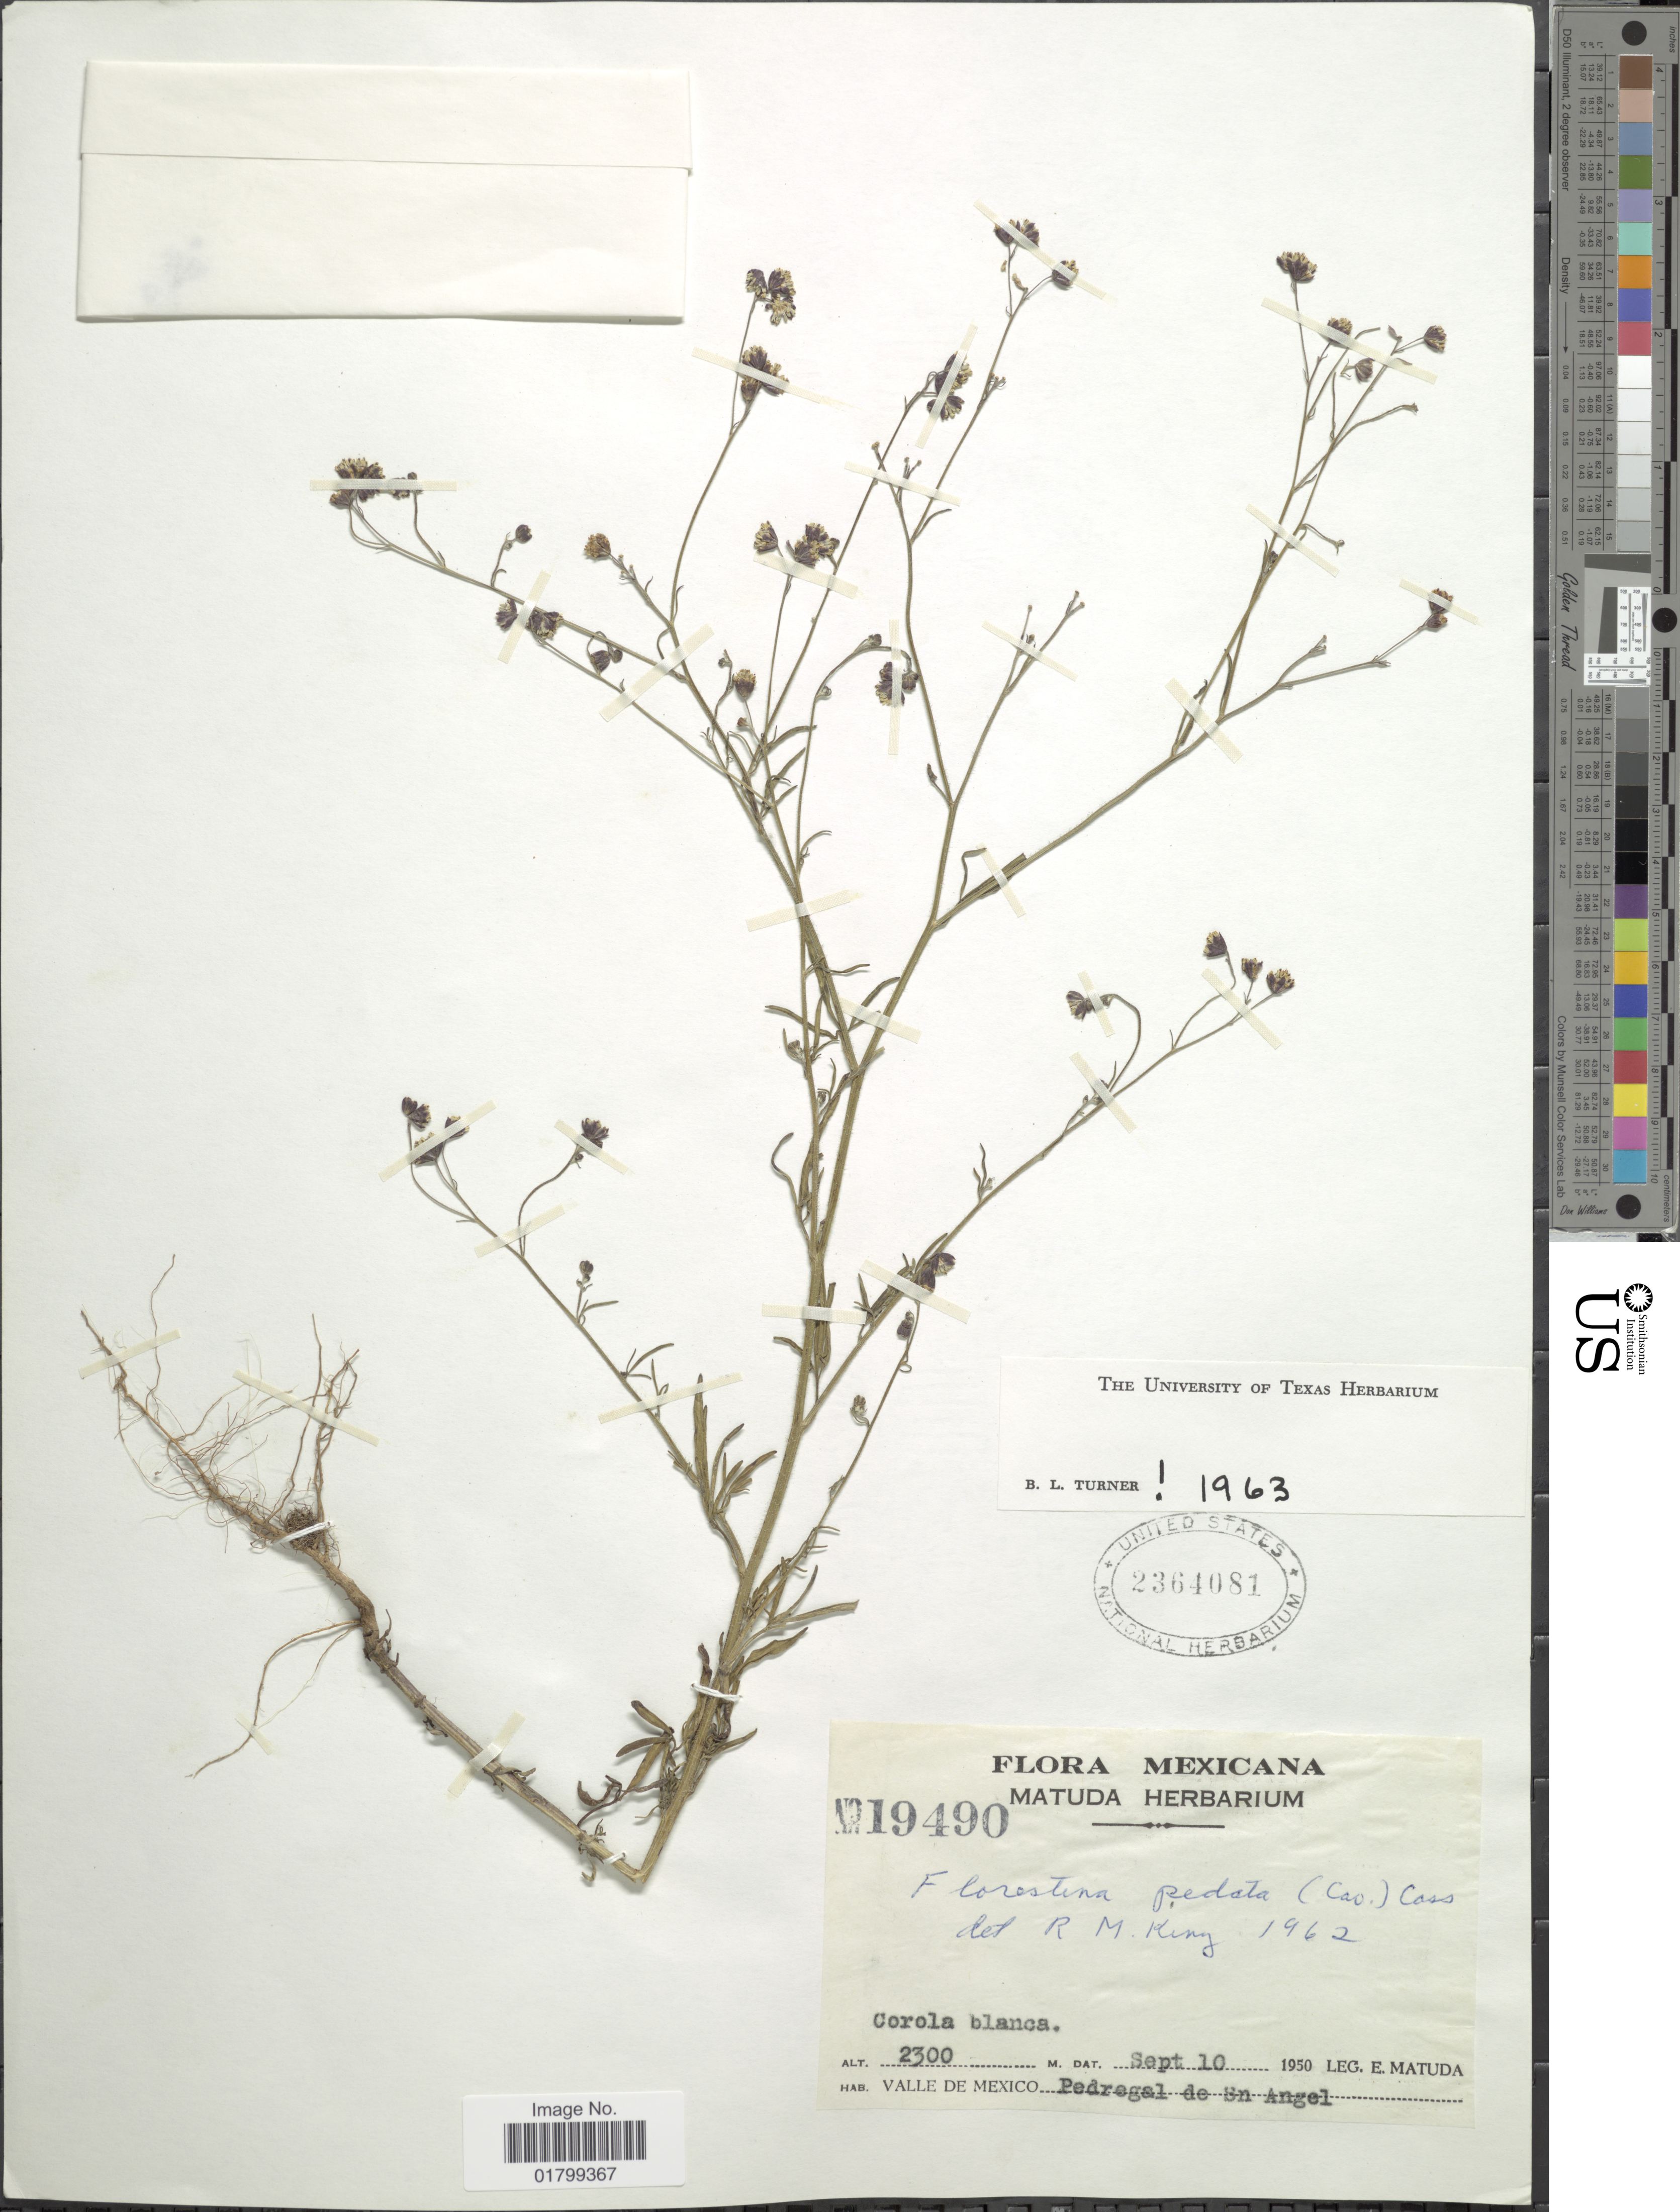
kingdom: Plantae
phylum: Tracheophyta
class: Magnoliopsida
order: Asterales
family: Asteraceae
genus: Florestina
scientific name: Florestina pedata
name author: (Cav.) Cass.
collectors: E. Matuda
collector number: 19490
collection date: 1950-09-10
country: Mexico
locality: Valle de Mexico, Pedregal de Sn Angel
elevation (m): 2300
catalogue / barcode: US 2364081